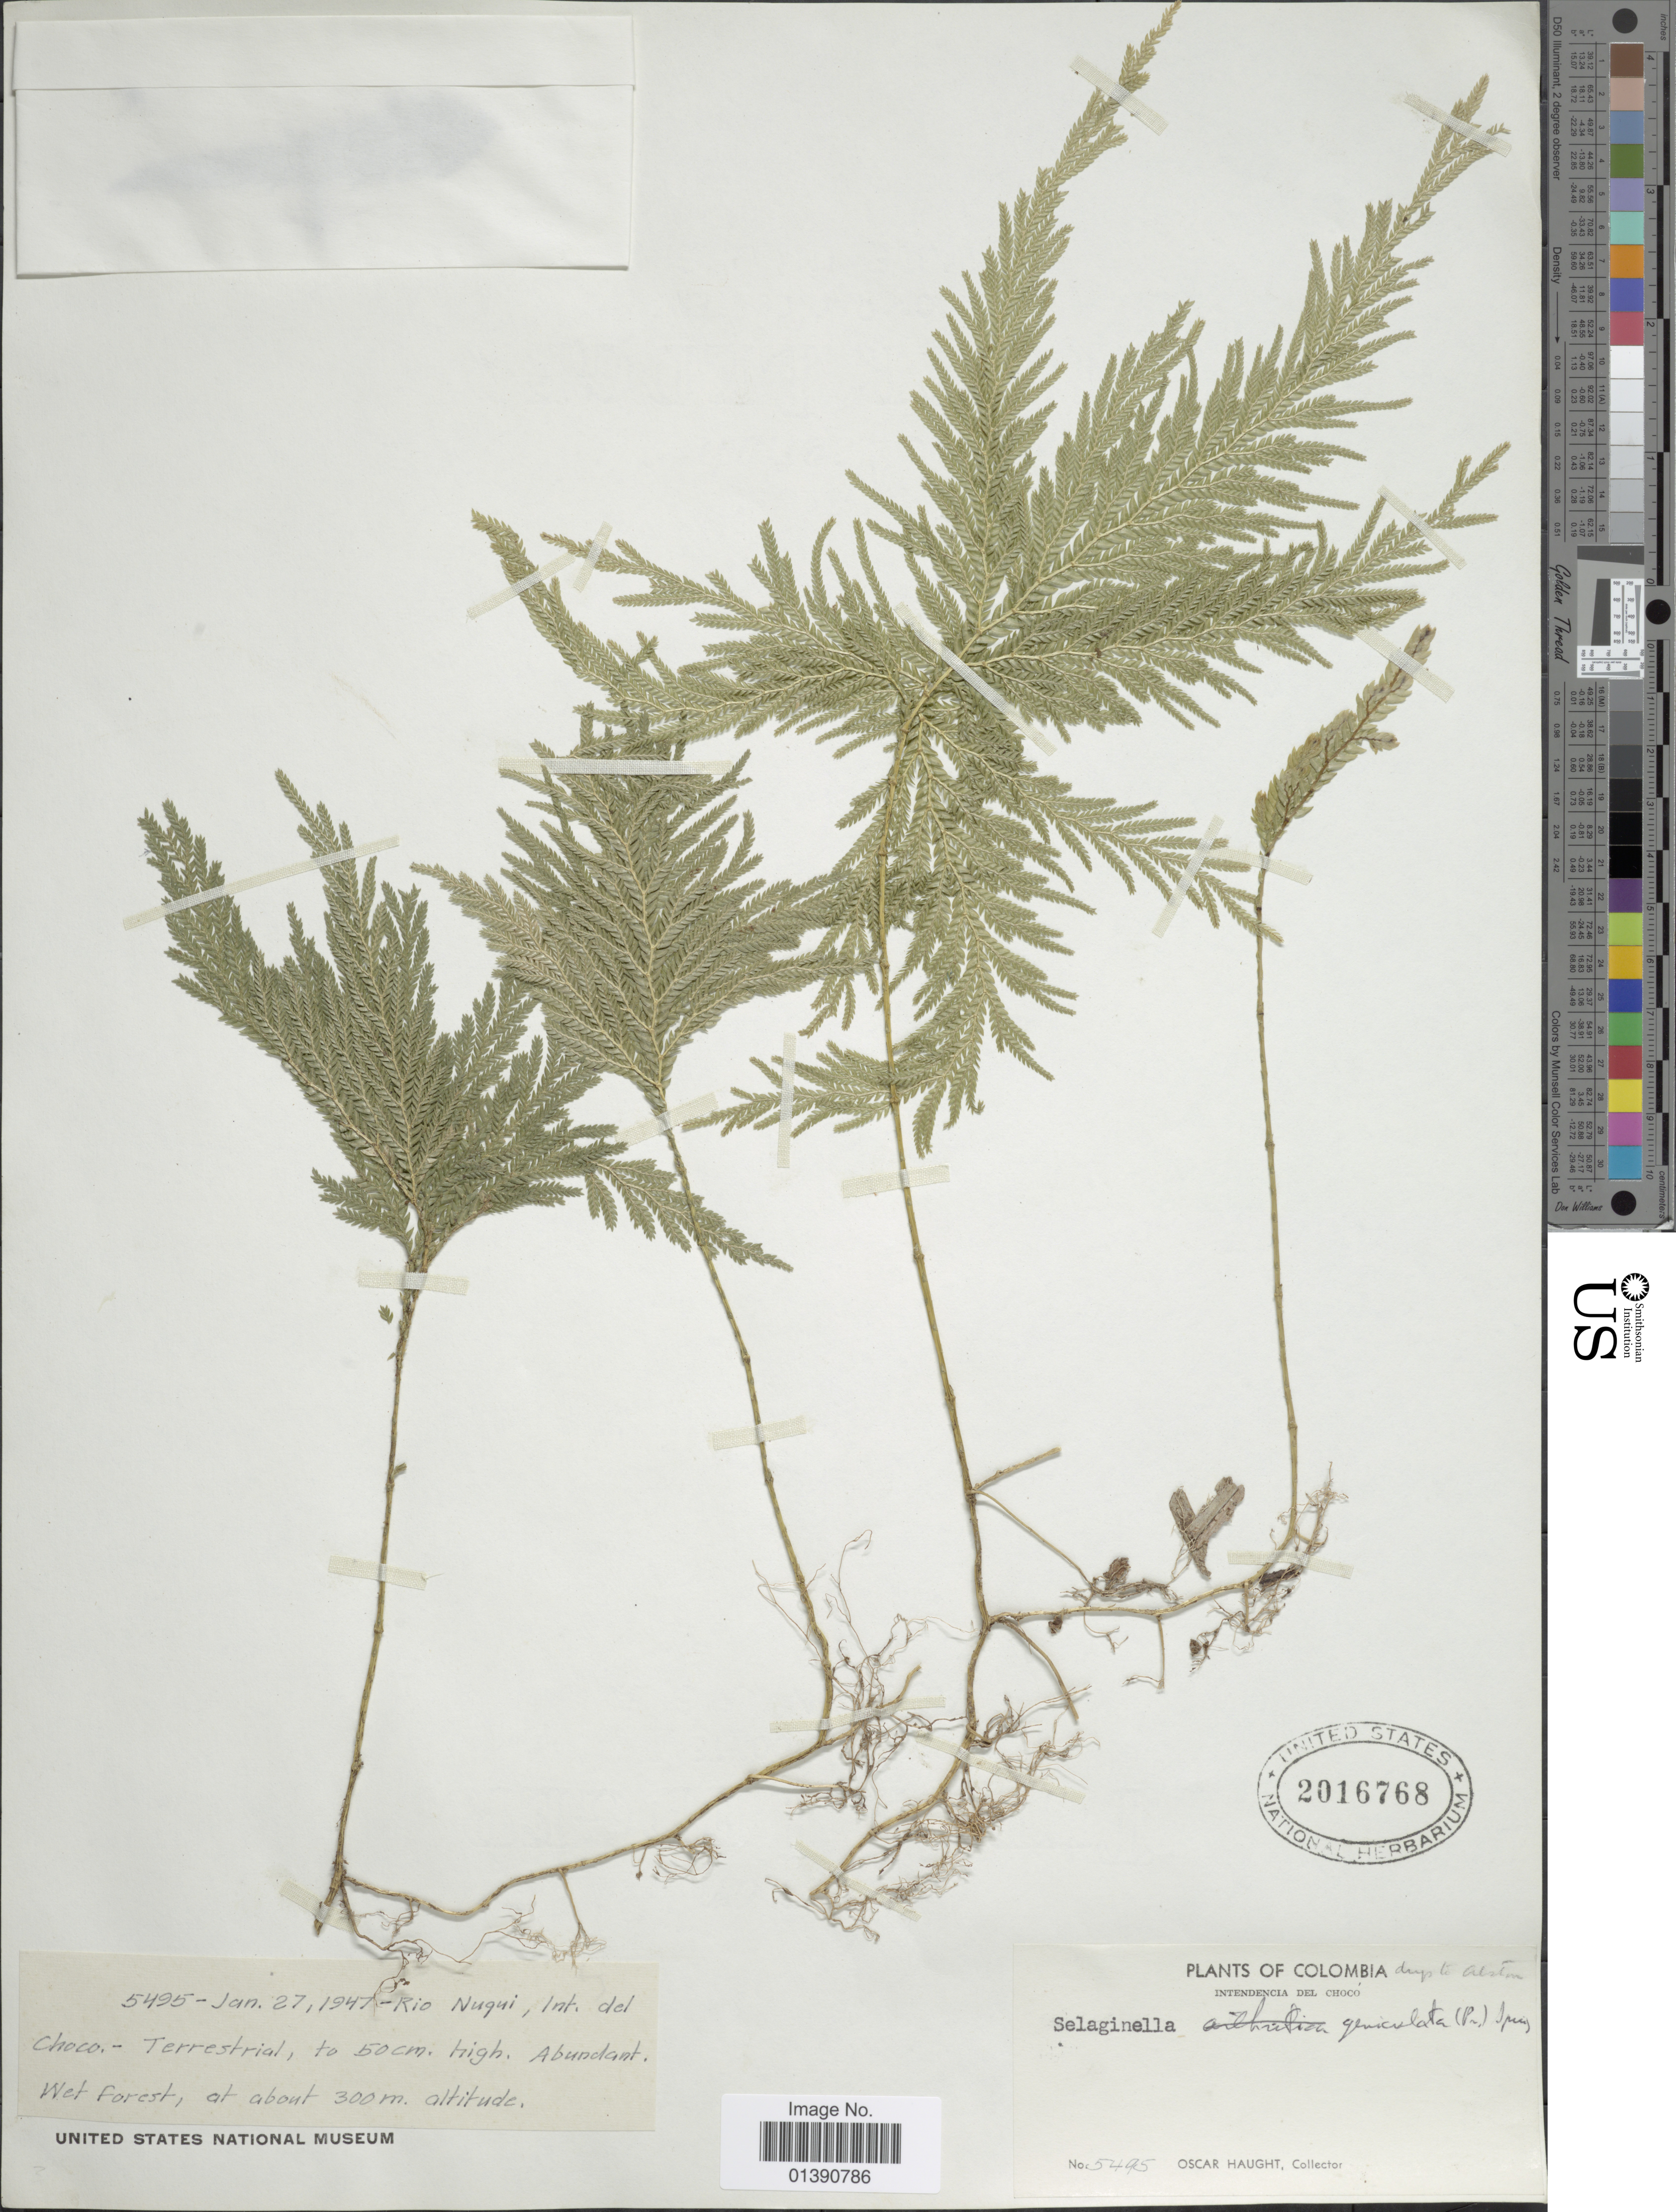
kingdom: Plantae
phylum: Tracheophyta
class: Lycopodiopsida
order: Selaginellales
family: Selaginellaceae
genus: Selaginella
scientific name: Selaginella geniculata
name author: (C. Presl) Spring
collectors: O. L. Haught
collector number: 5495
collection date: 1947-01-27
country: Colombia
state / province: Chocó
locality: Rio Nuqui, Int. del Choco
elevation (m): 300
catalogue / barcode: US 2016768